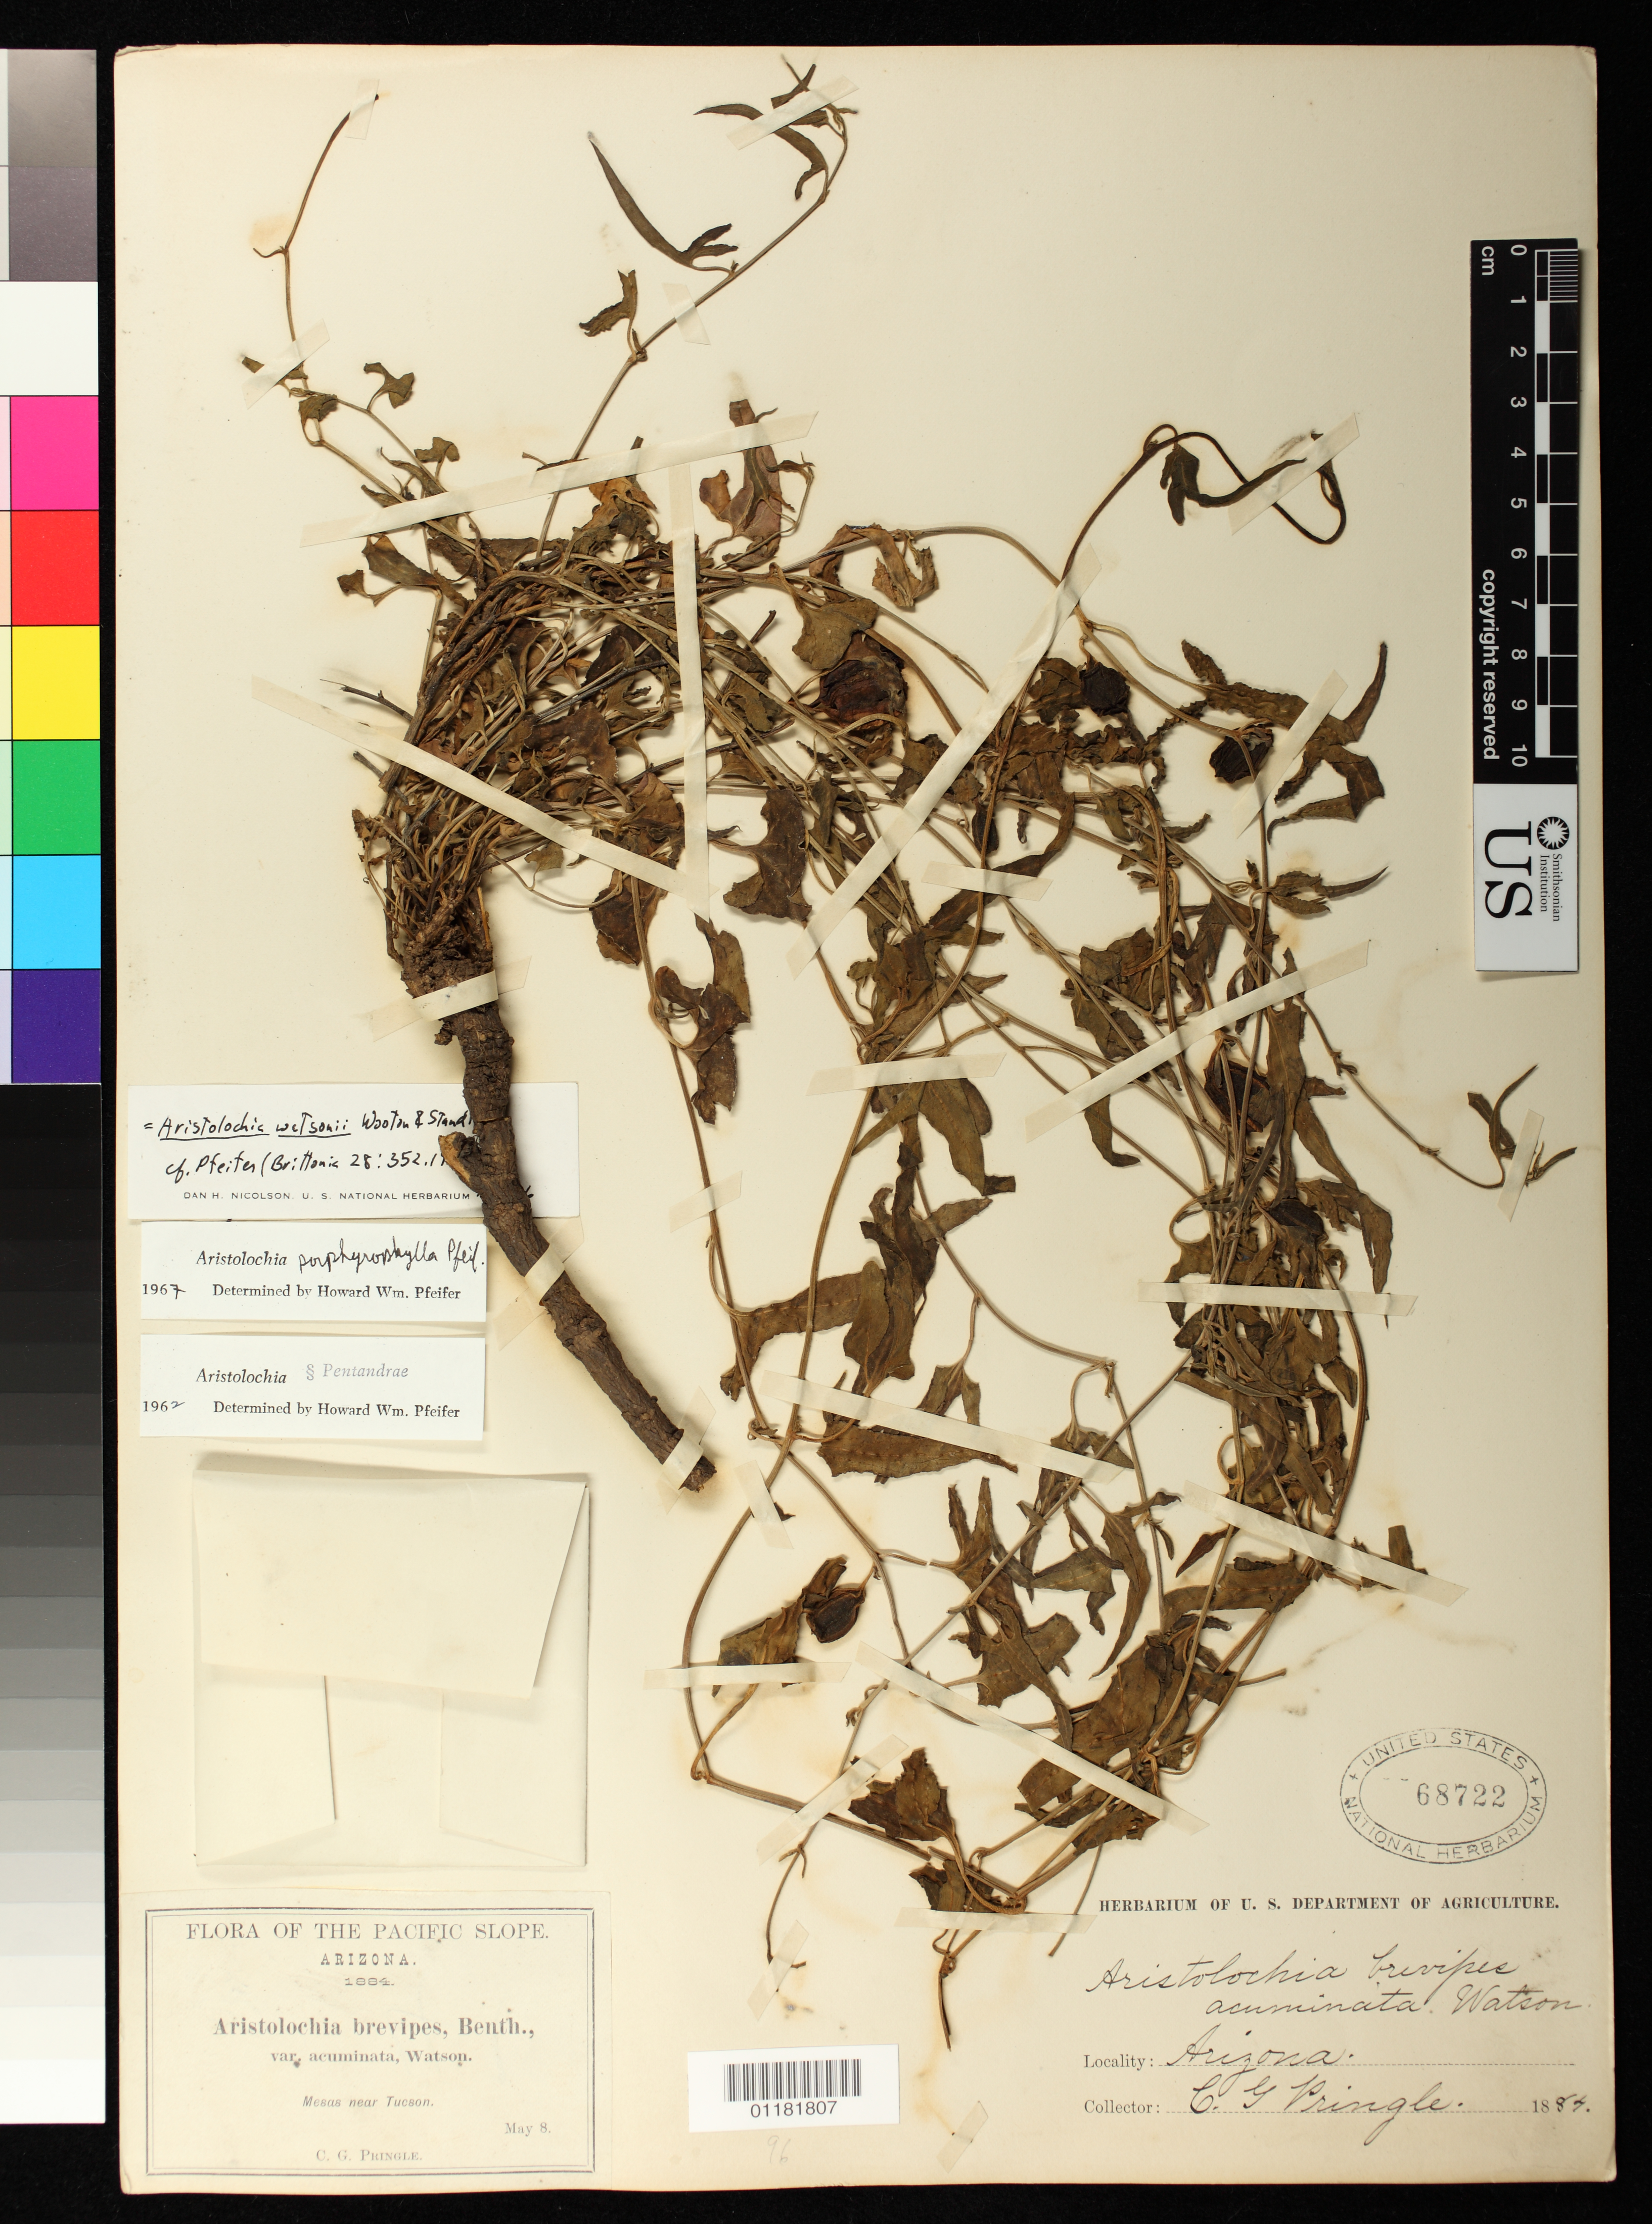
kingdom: Plantae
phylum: Tracheophyta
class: Magnoliopsida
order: Piperales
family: Aristolochiaceae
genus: Aristolochia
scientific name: Aristolochia watsonii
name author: Wooton & Standl.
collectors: C. G. Pringle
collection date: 1884-05-08 or 1884-08-05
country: United States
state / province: Arizona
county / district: Pima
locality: Mesas near Tucson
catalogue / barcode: US 68722